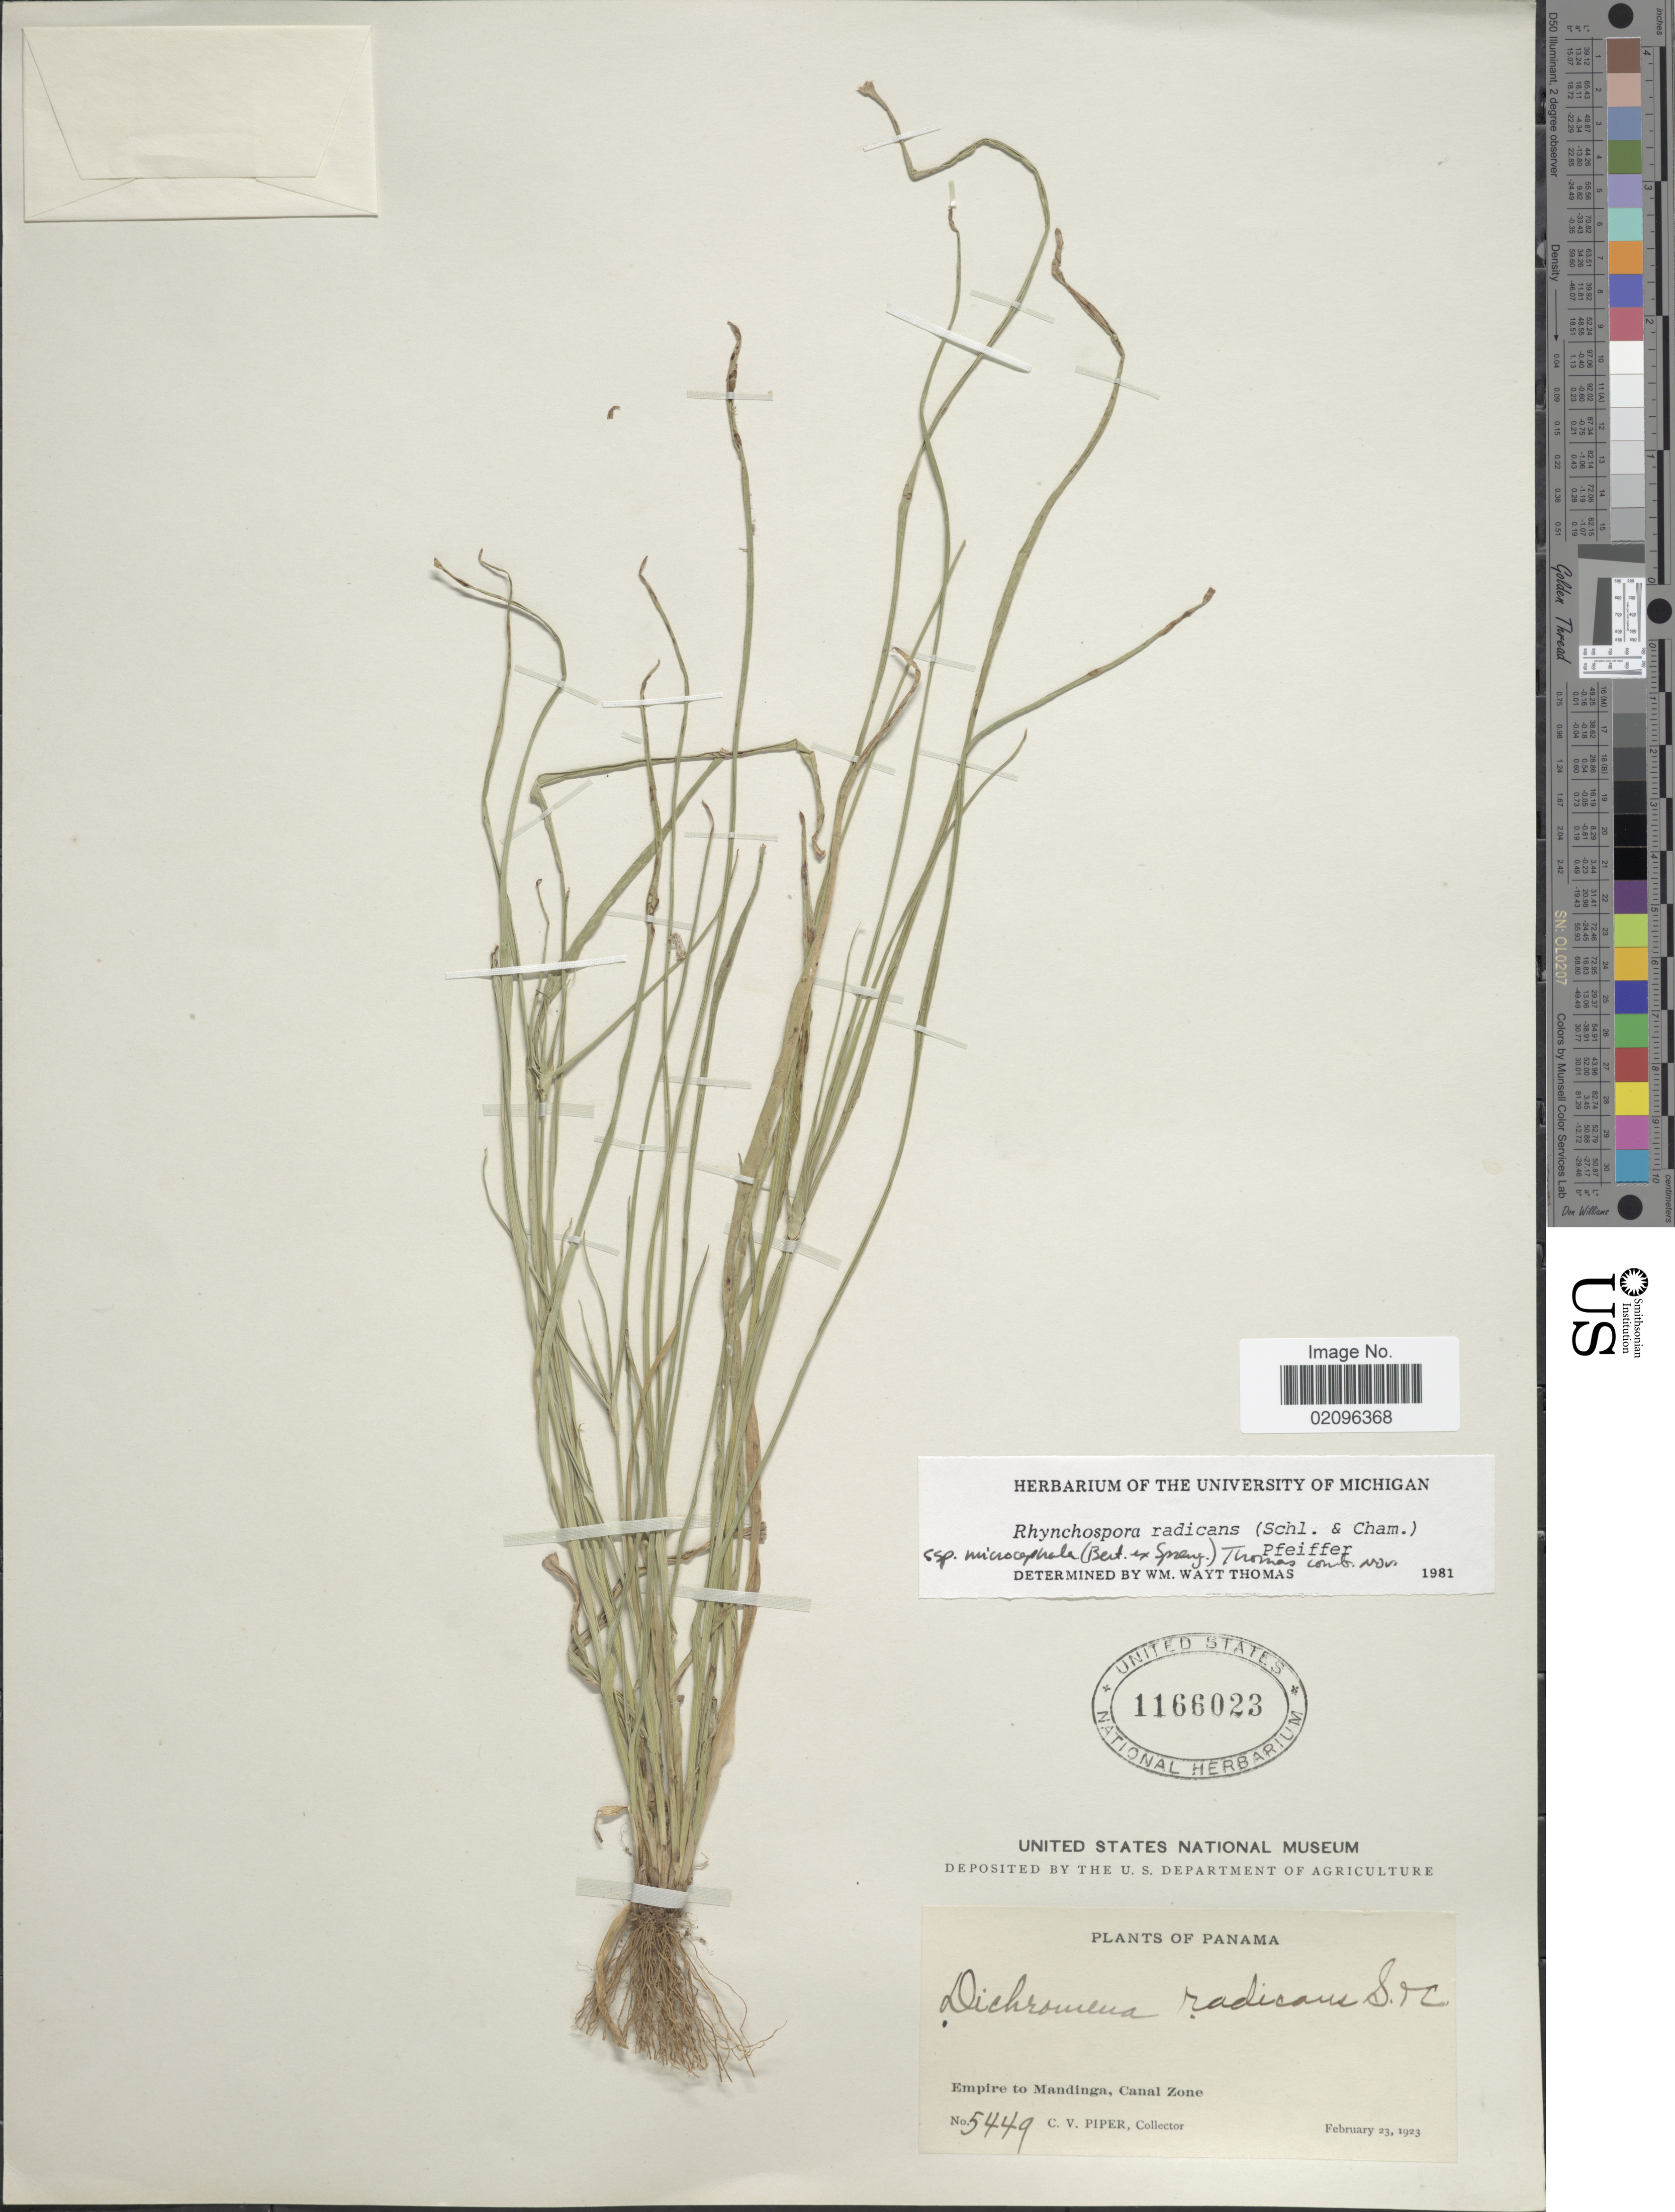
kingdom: Plantae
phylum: Tracheophyta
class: Liliopsida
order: Poales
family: Cyperaceae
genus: Rhynchospora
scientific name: Rhynchospora radicans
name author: (Schltdl. & Cham.) H. Pfeiff.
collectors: C. V. Piper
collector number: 5449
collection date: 1923-02-23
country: Panama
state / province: Colón / Panamá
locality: Empire to Mandinga, Canal Zone.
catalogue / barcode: US 1166023